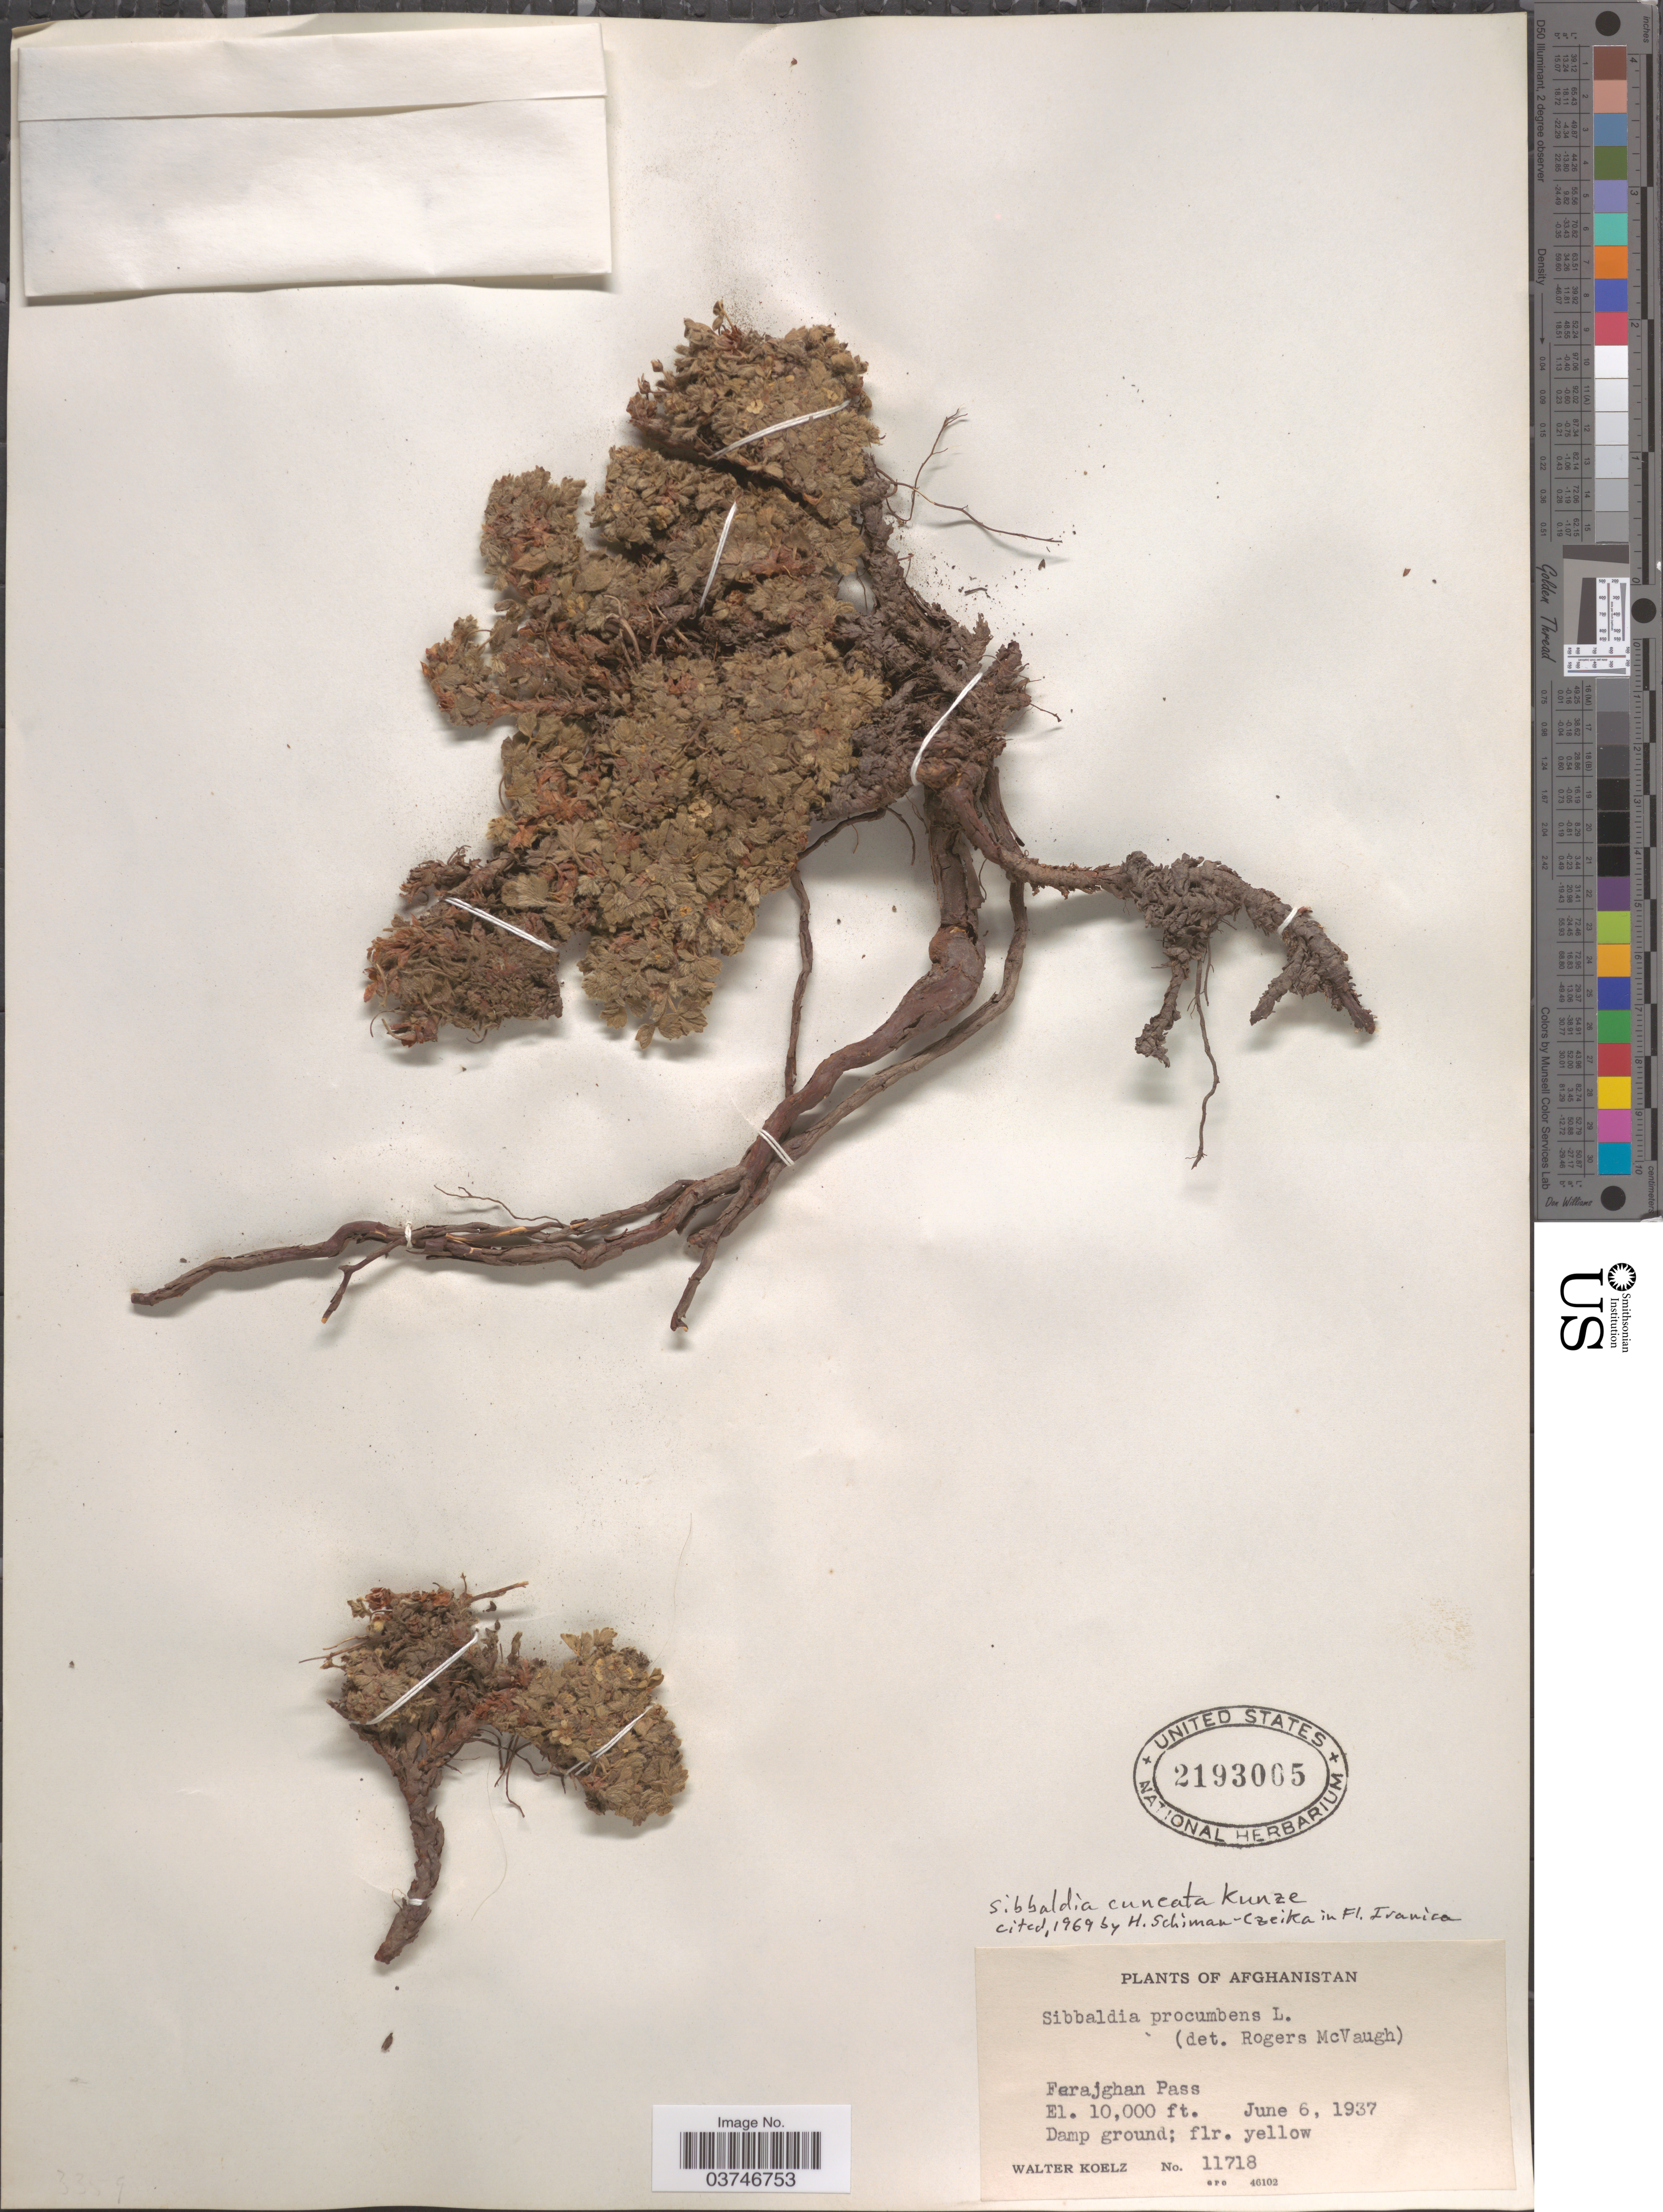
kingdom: Plantae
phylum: Tracheophyta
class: Magnoliopsida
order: Rosales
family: Rosaceae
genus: Sibbaldia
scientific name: Sibbaldia cuneata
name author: Hornem. ex Kuntze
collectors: W. N. Koelz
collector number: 11718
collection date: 1937-06-06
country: Afghanistan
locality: Ferajghan Pass.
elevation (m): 3048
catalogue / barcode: US 2193005